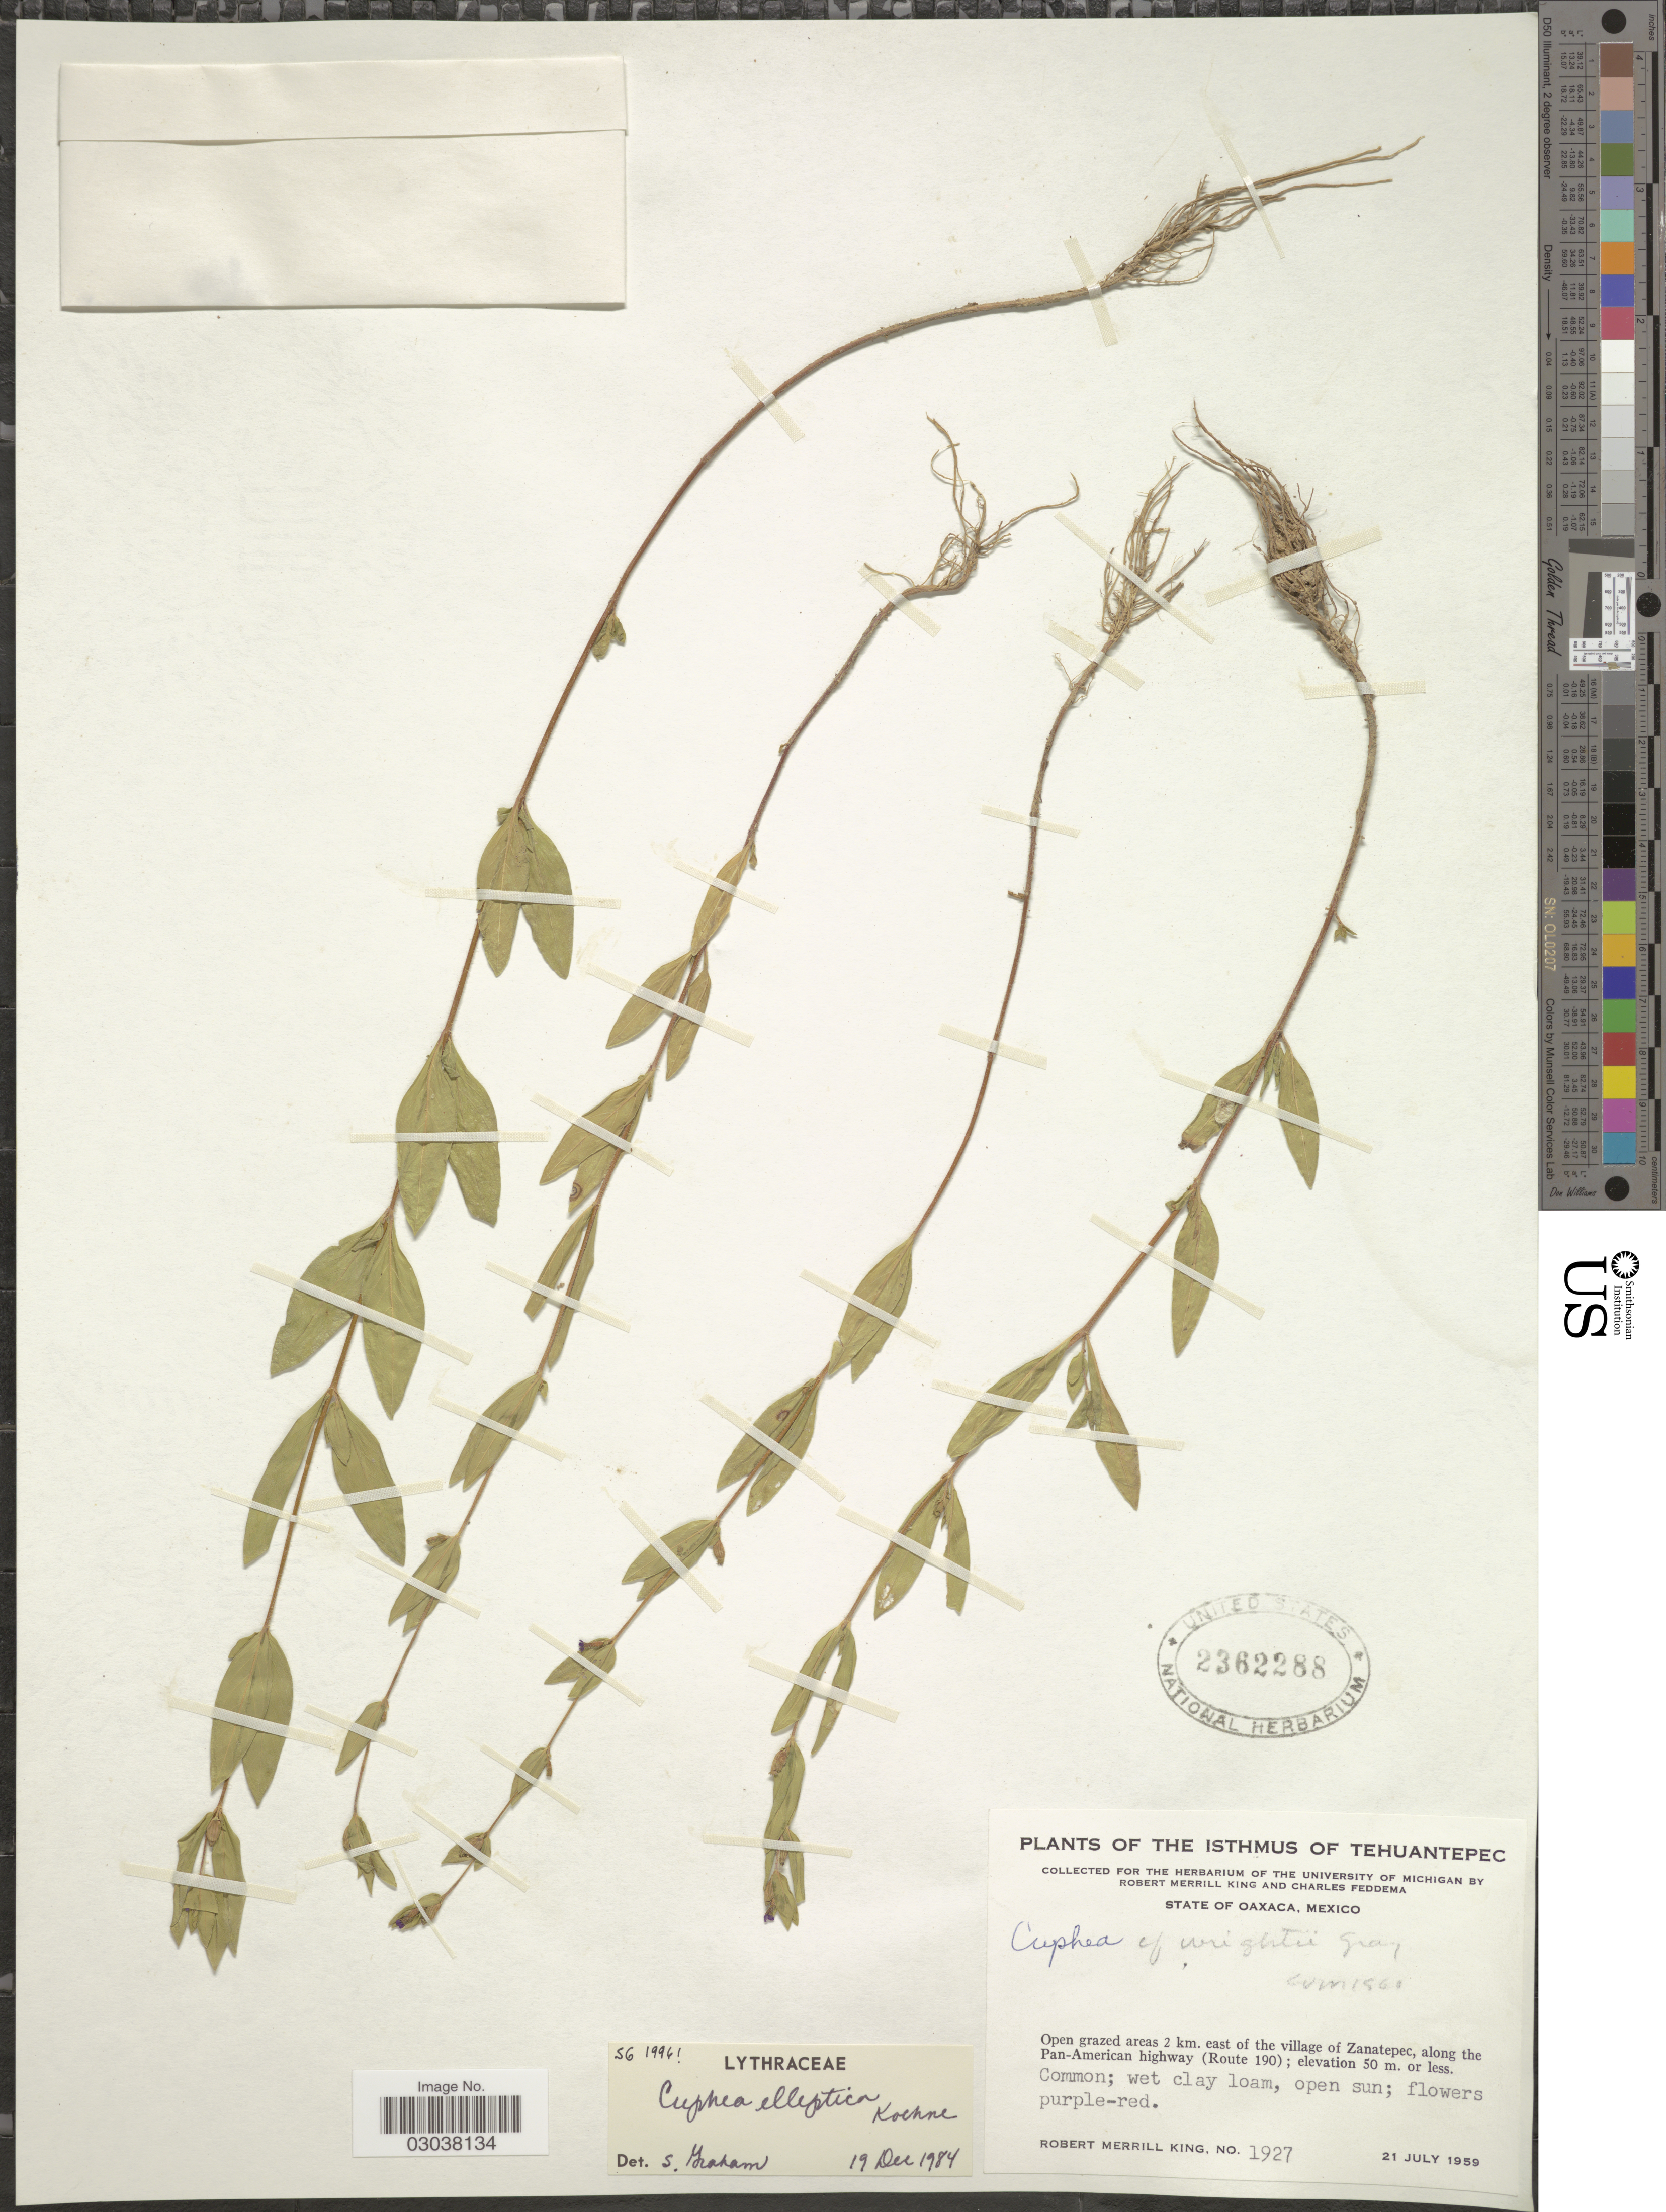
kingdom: Plantae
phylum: Tracheophyta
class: Magnoliopsida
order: Myrtales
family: Lythraceae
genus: Cuphea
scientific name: Cuphea elliptica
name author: Koehne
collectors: R. M. King & C. Feddema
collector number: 1927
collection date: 1959-07-21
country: Mexico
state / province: Oaxaca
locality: The Isthmus of Tehuantepec. Open grazed areas 2 km. east of the village of Zanatepec, along the Pan-American highway (Route 190).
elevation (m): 50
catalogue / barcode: US 2362288